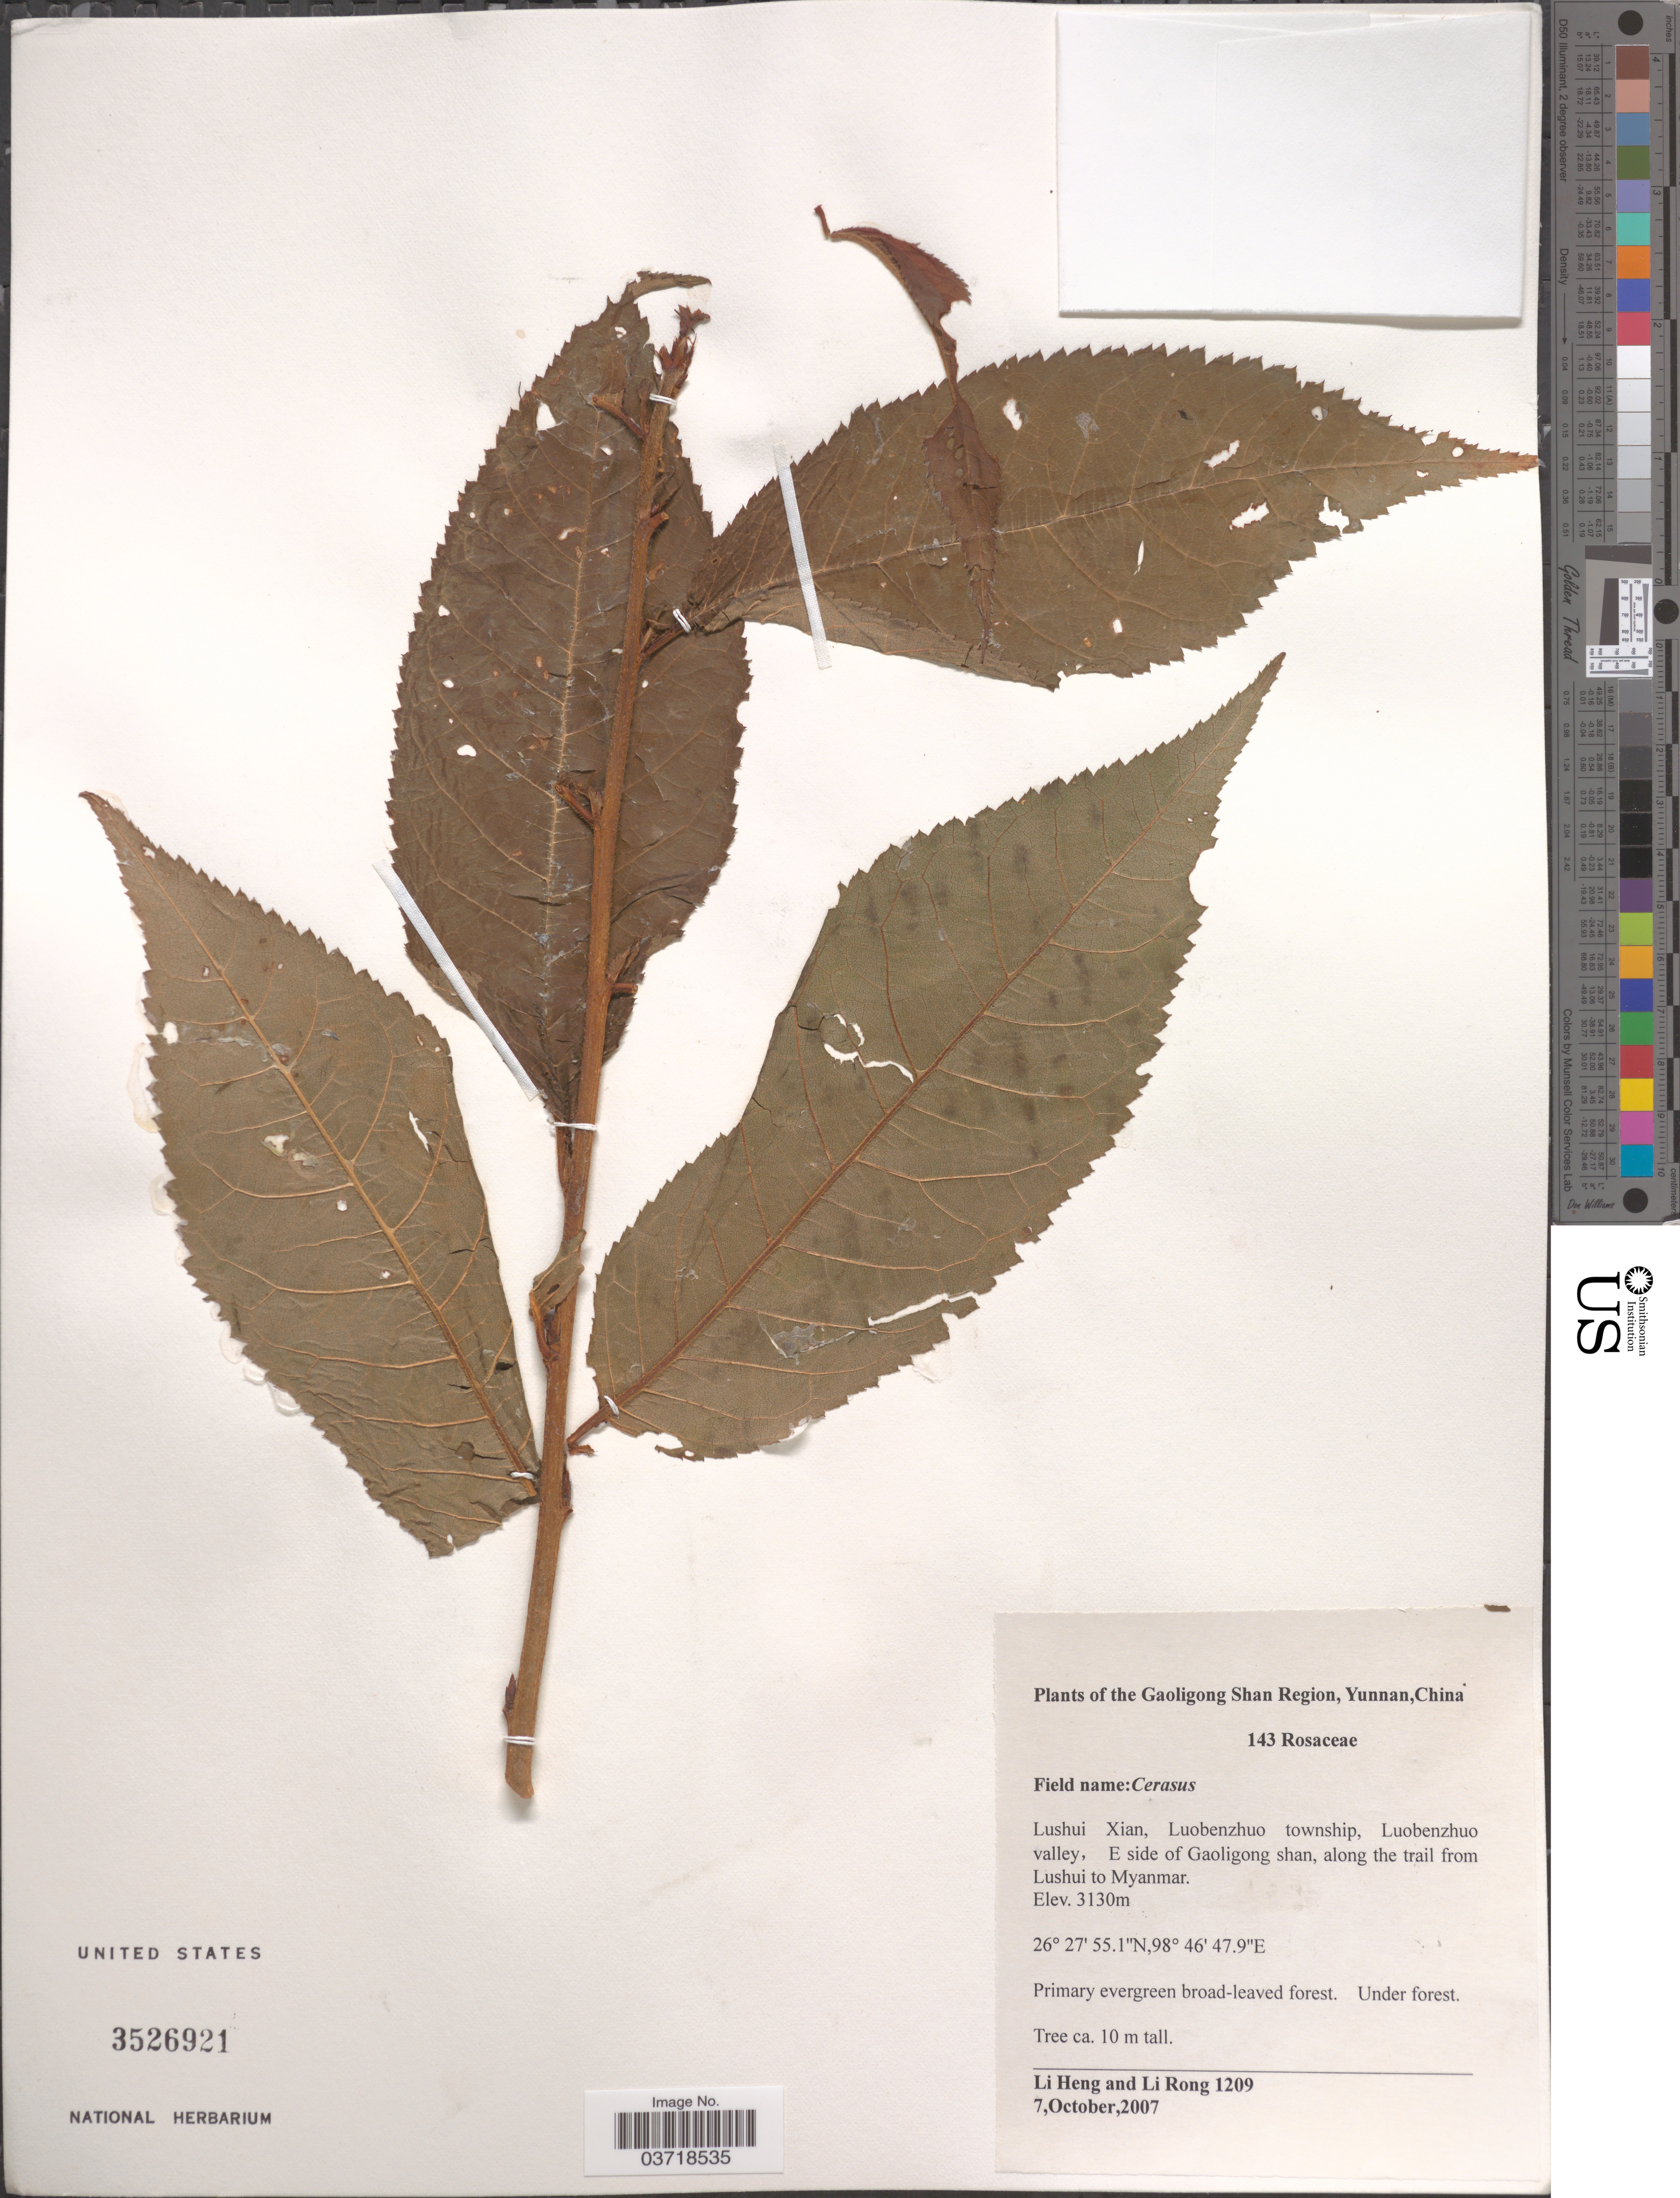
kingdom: Plantae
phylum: Tracheophyta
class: Magnoliopsida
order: Rosales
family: Rosaceae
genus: Prunus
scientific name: Prunus sp.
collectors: L. Heng & R. Li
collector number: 1209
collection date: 2007-10-07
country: China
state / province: Yunnan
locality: Gaoligong Shan Region. Luishui Xian, Luobenzhuo township, Luobenzhuo valley, E side of Gaoligong shan, along the trail from Lushui to Myanmar.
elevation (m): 3130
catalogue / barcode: US 3526921